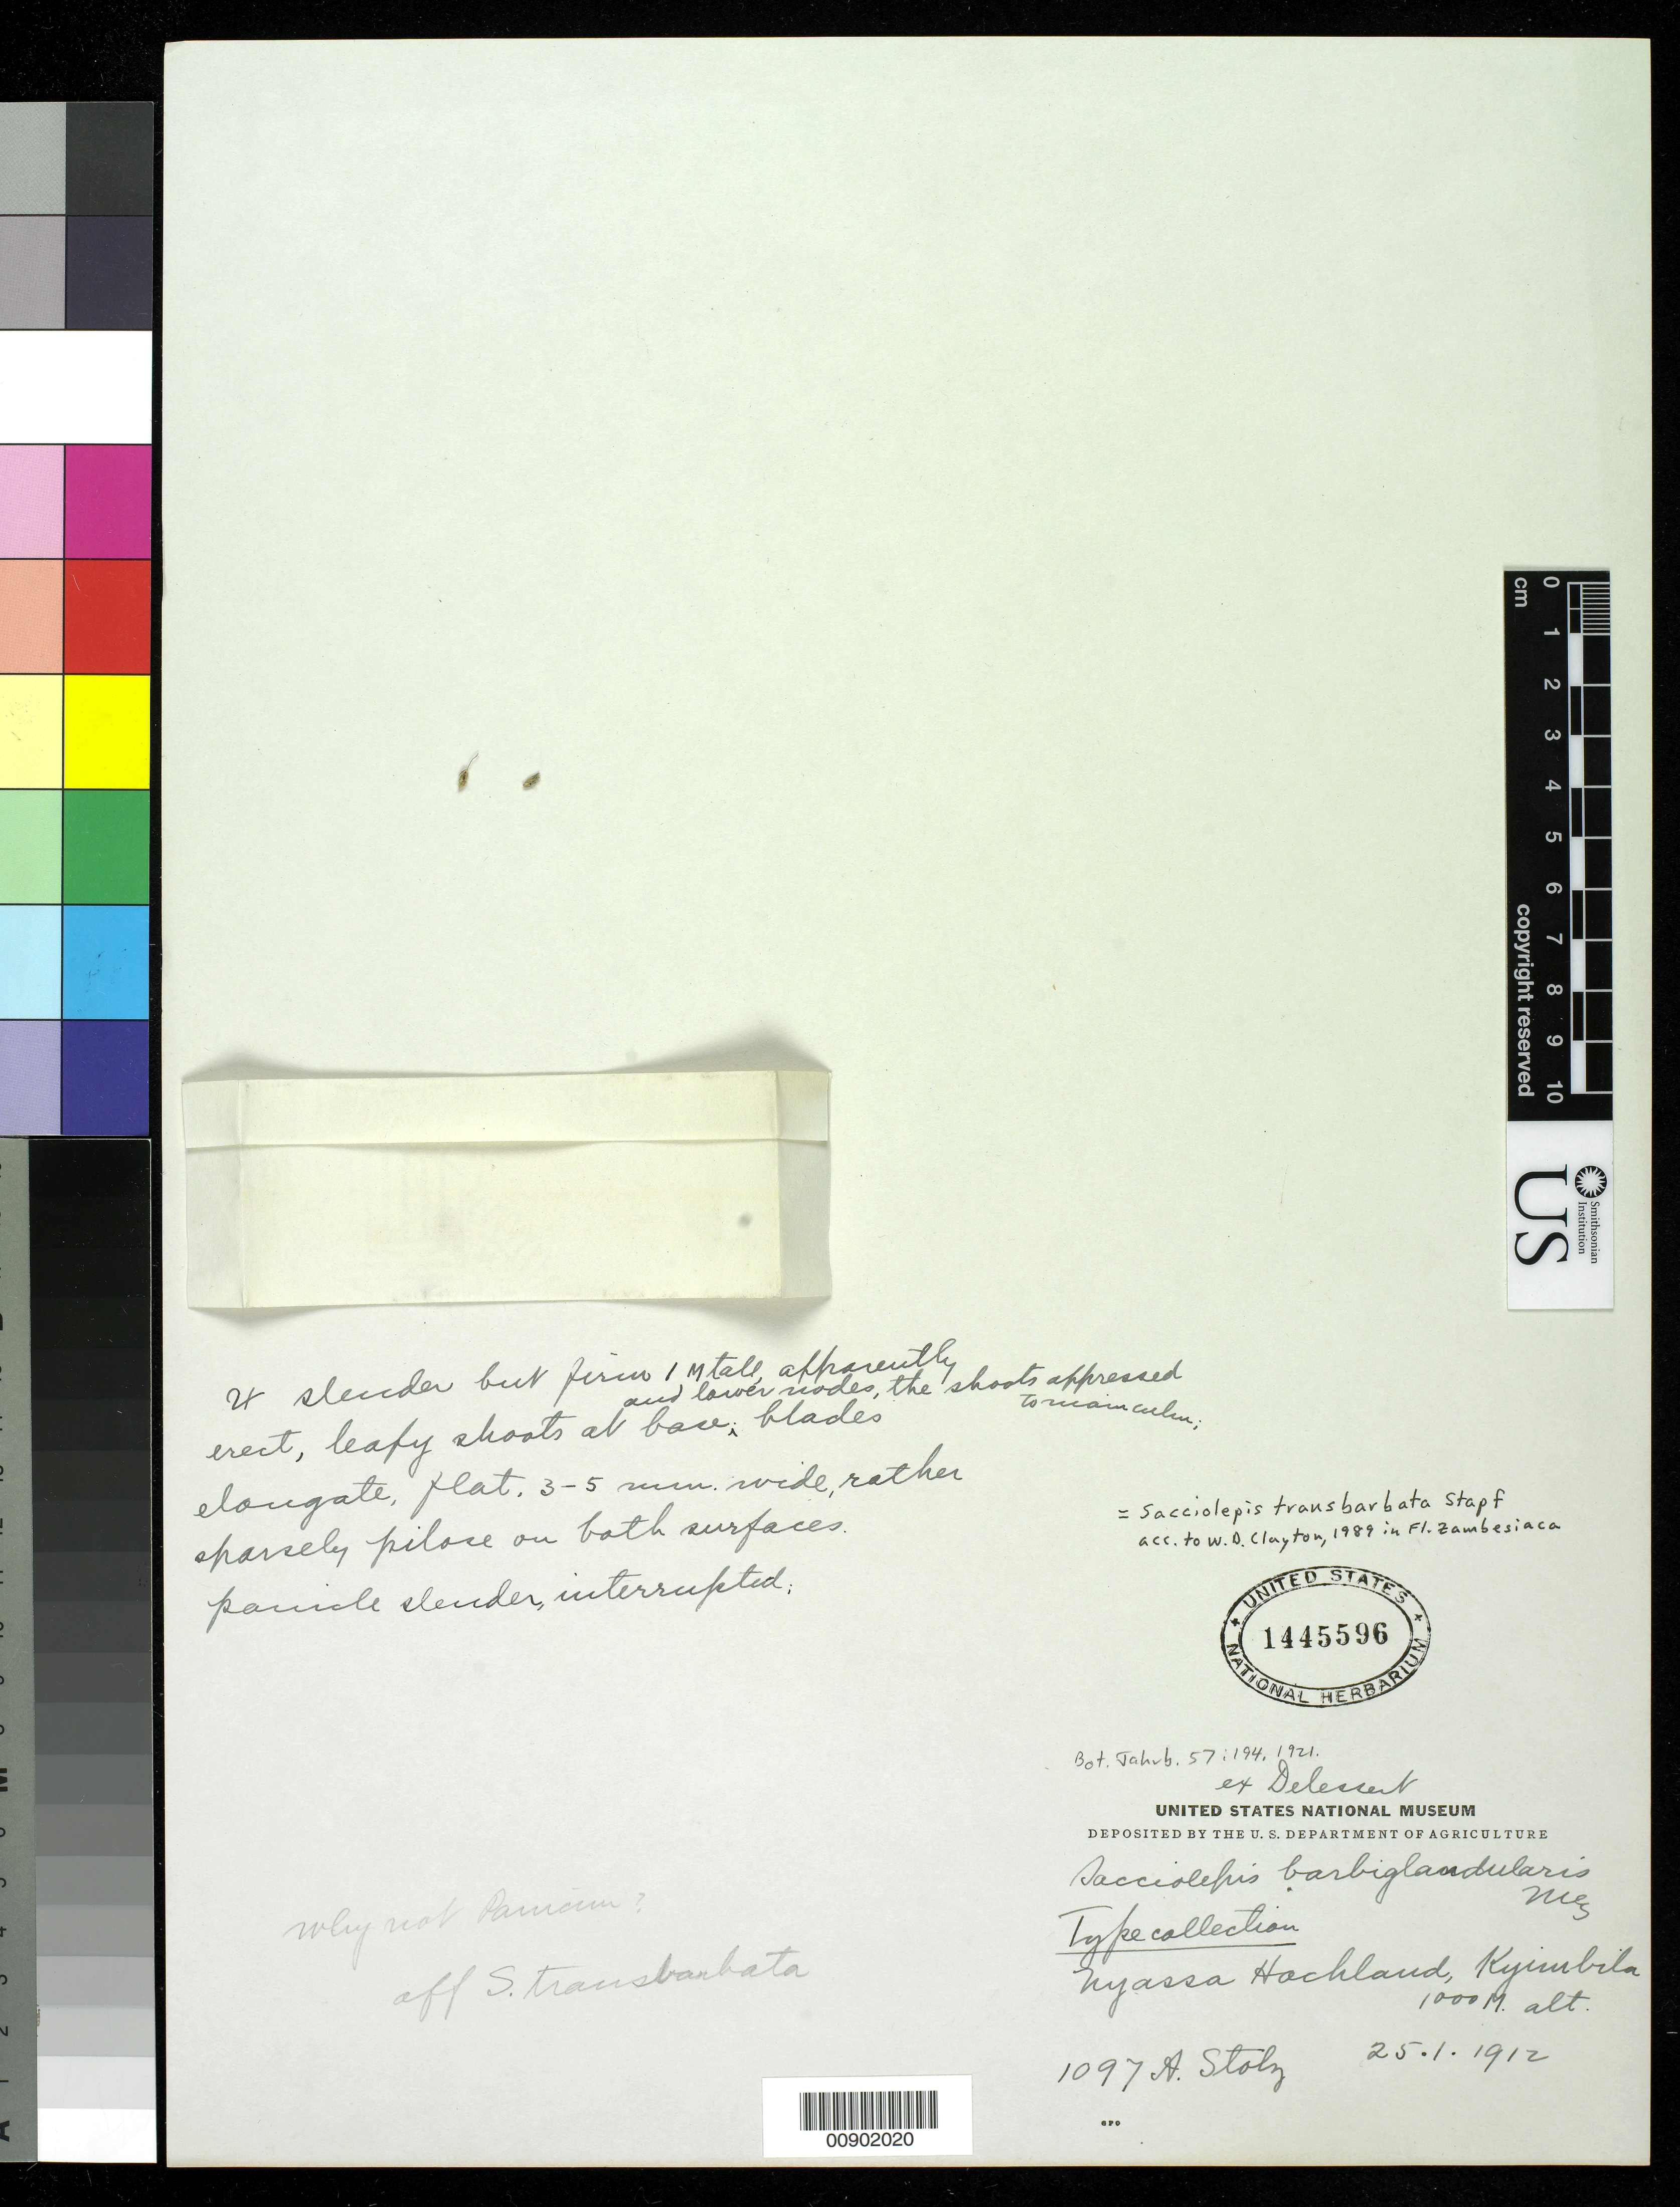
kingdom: Plantae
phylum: Tracheophyta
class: Liliopsida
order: Poales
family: Poaceae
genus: Sacciolepis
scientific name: Sacciolepis barbiglandularis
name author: Mez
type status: Isotype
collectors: A. Stolz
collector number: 1097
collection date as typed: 25 Jan 1912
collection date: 1912-01-25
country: Tanzania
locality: Nyassa Hochland, Kyimbila. [Protologue: "Nördl. Nyassaland"]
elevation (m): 1000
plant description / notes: Currently accepted name as cited by W.D. Clayton in Fl. Zambesiaca (1989).; Fragment of type ex herb. Delessert.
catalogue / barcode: US 1445596